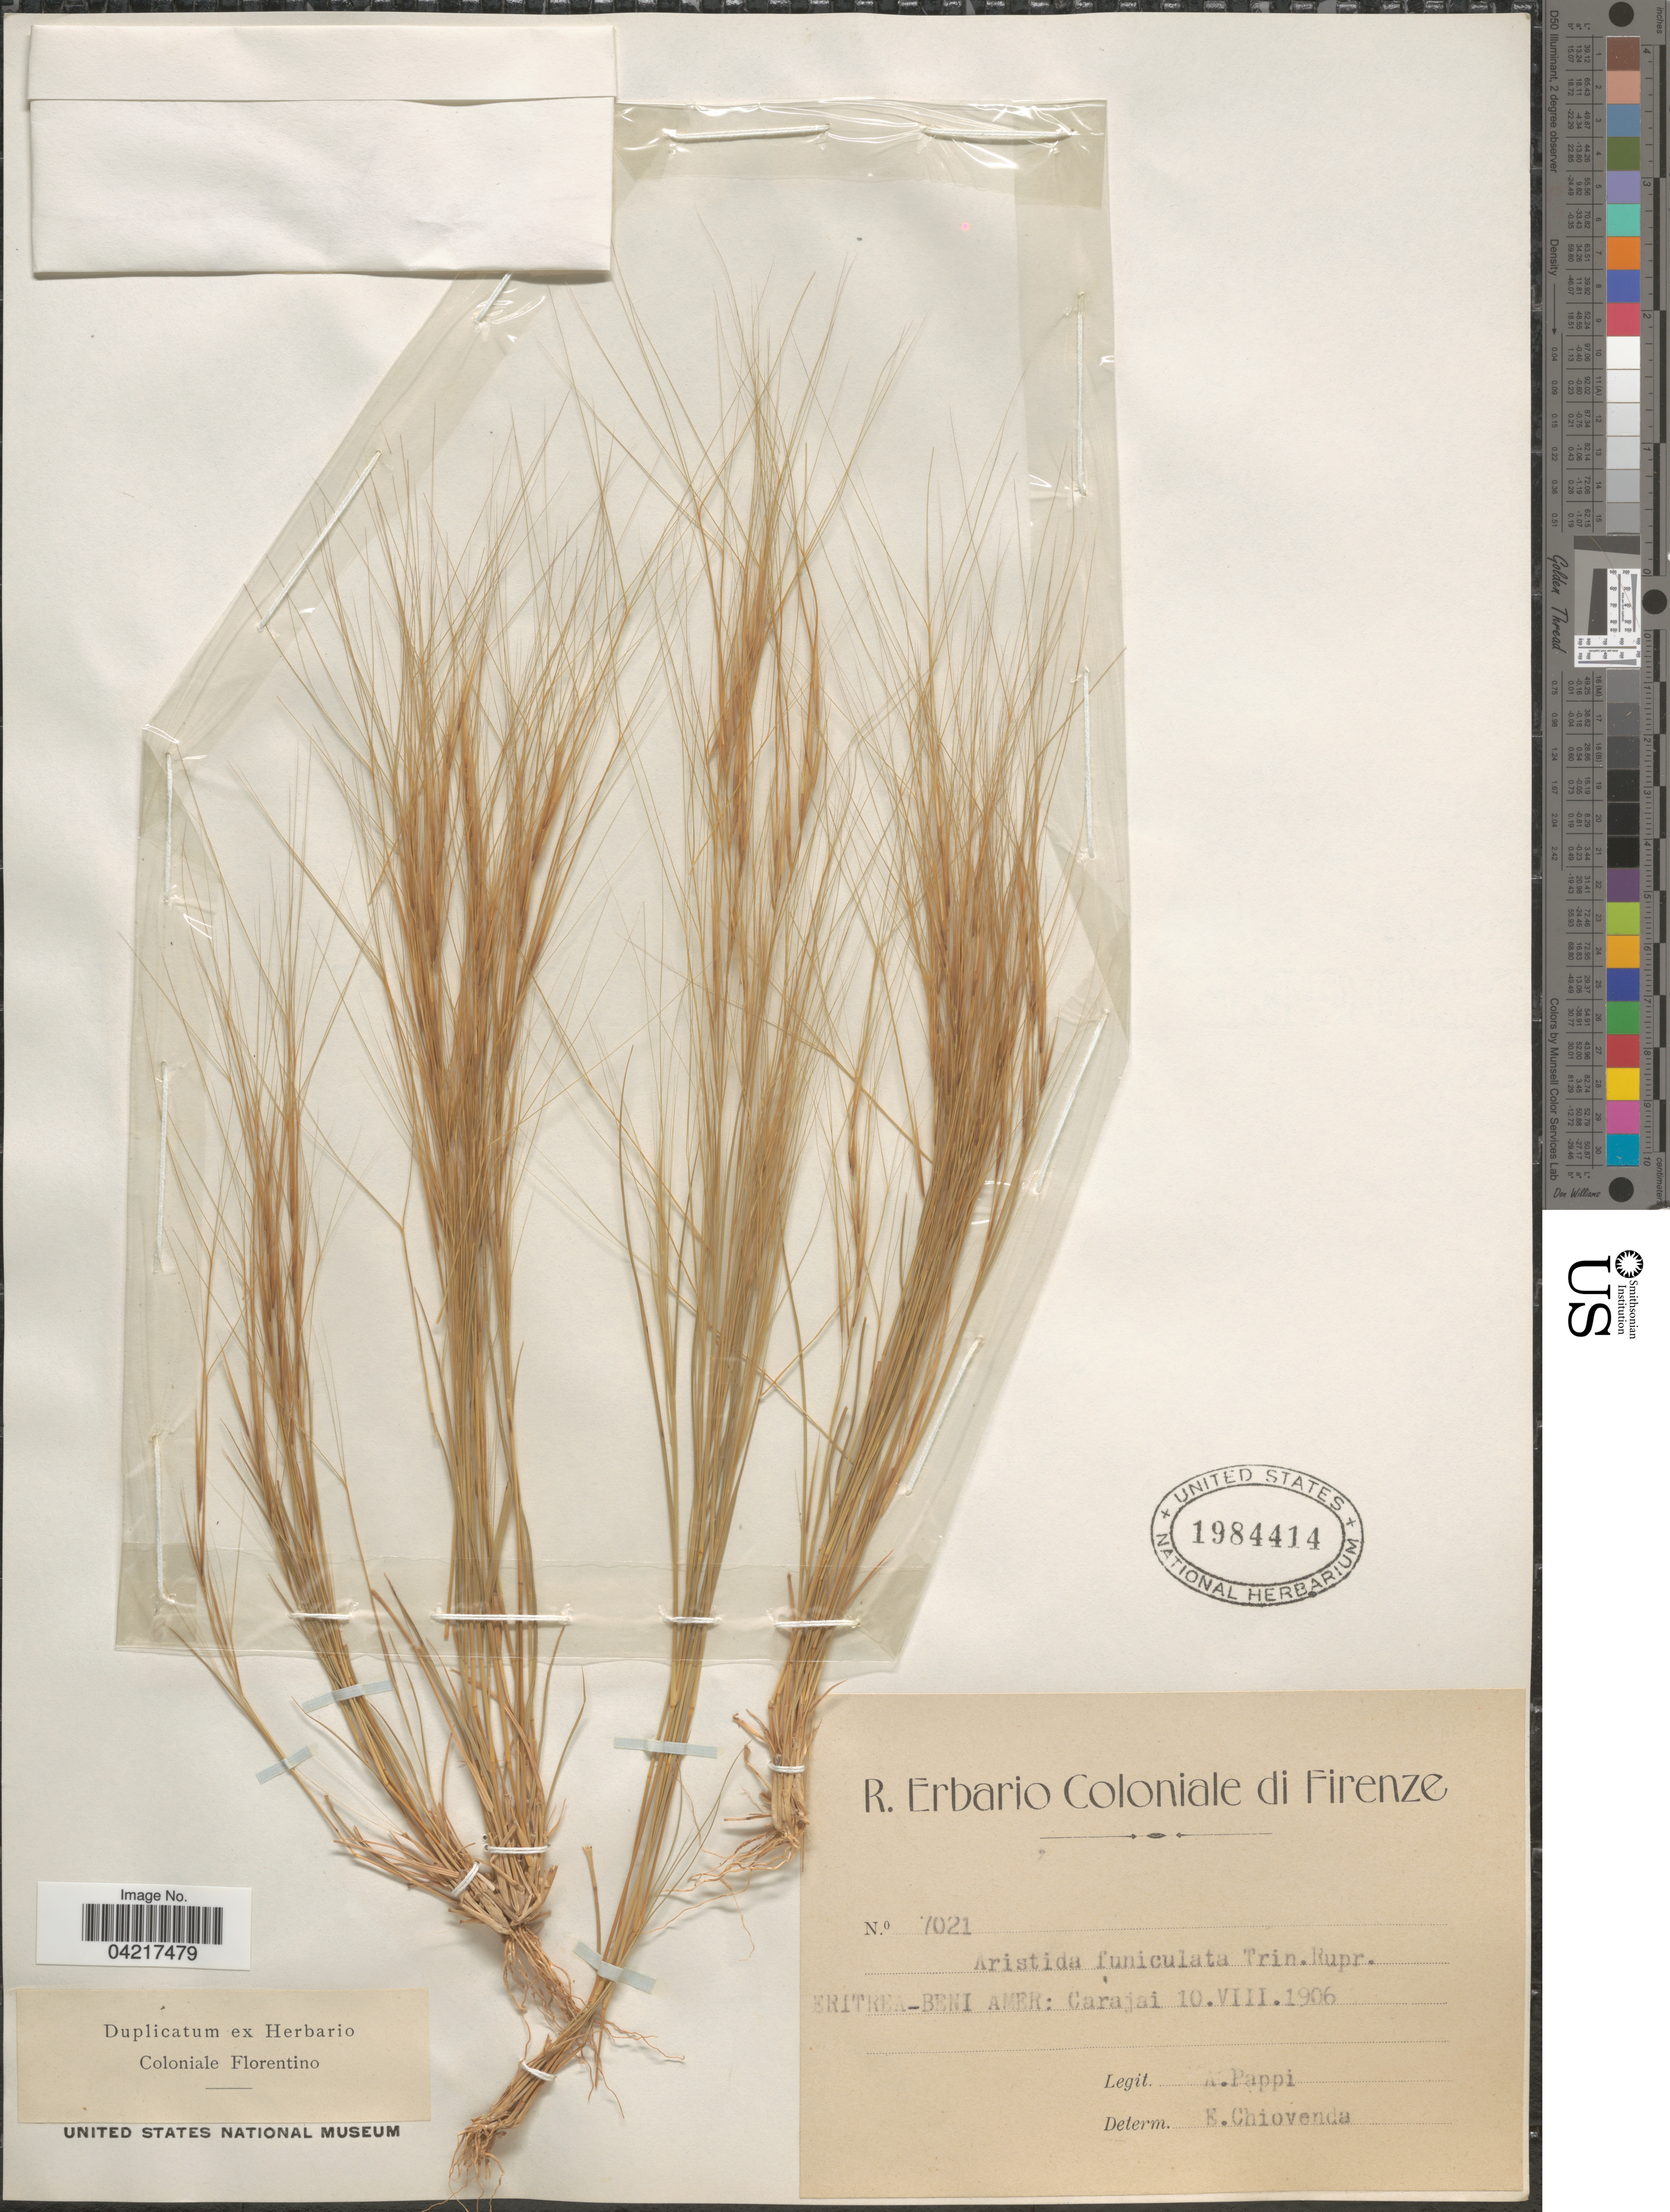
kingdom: Plantae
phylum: Tracheophyta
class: Liliopsida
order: Poales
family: Poaceae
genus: Aristida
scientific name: Aristida funiculata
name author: Trin. & Rupr.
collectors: A. Pappi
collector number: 7021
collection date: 1906-08-10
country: Eritrea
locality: Eritrea-Beni Amer: Carajai.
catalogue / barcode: US 1984414